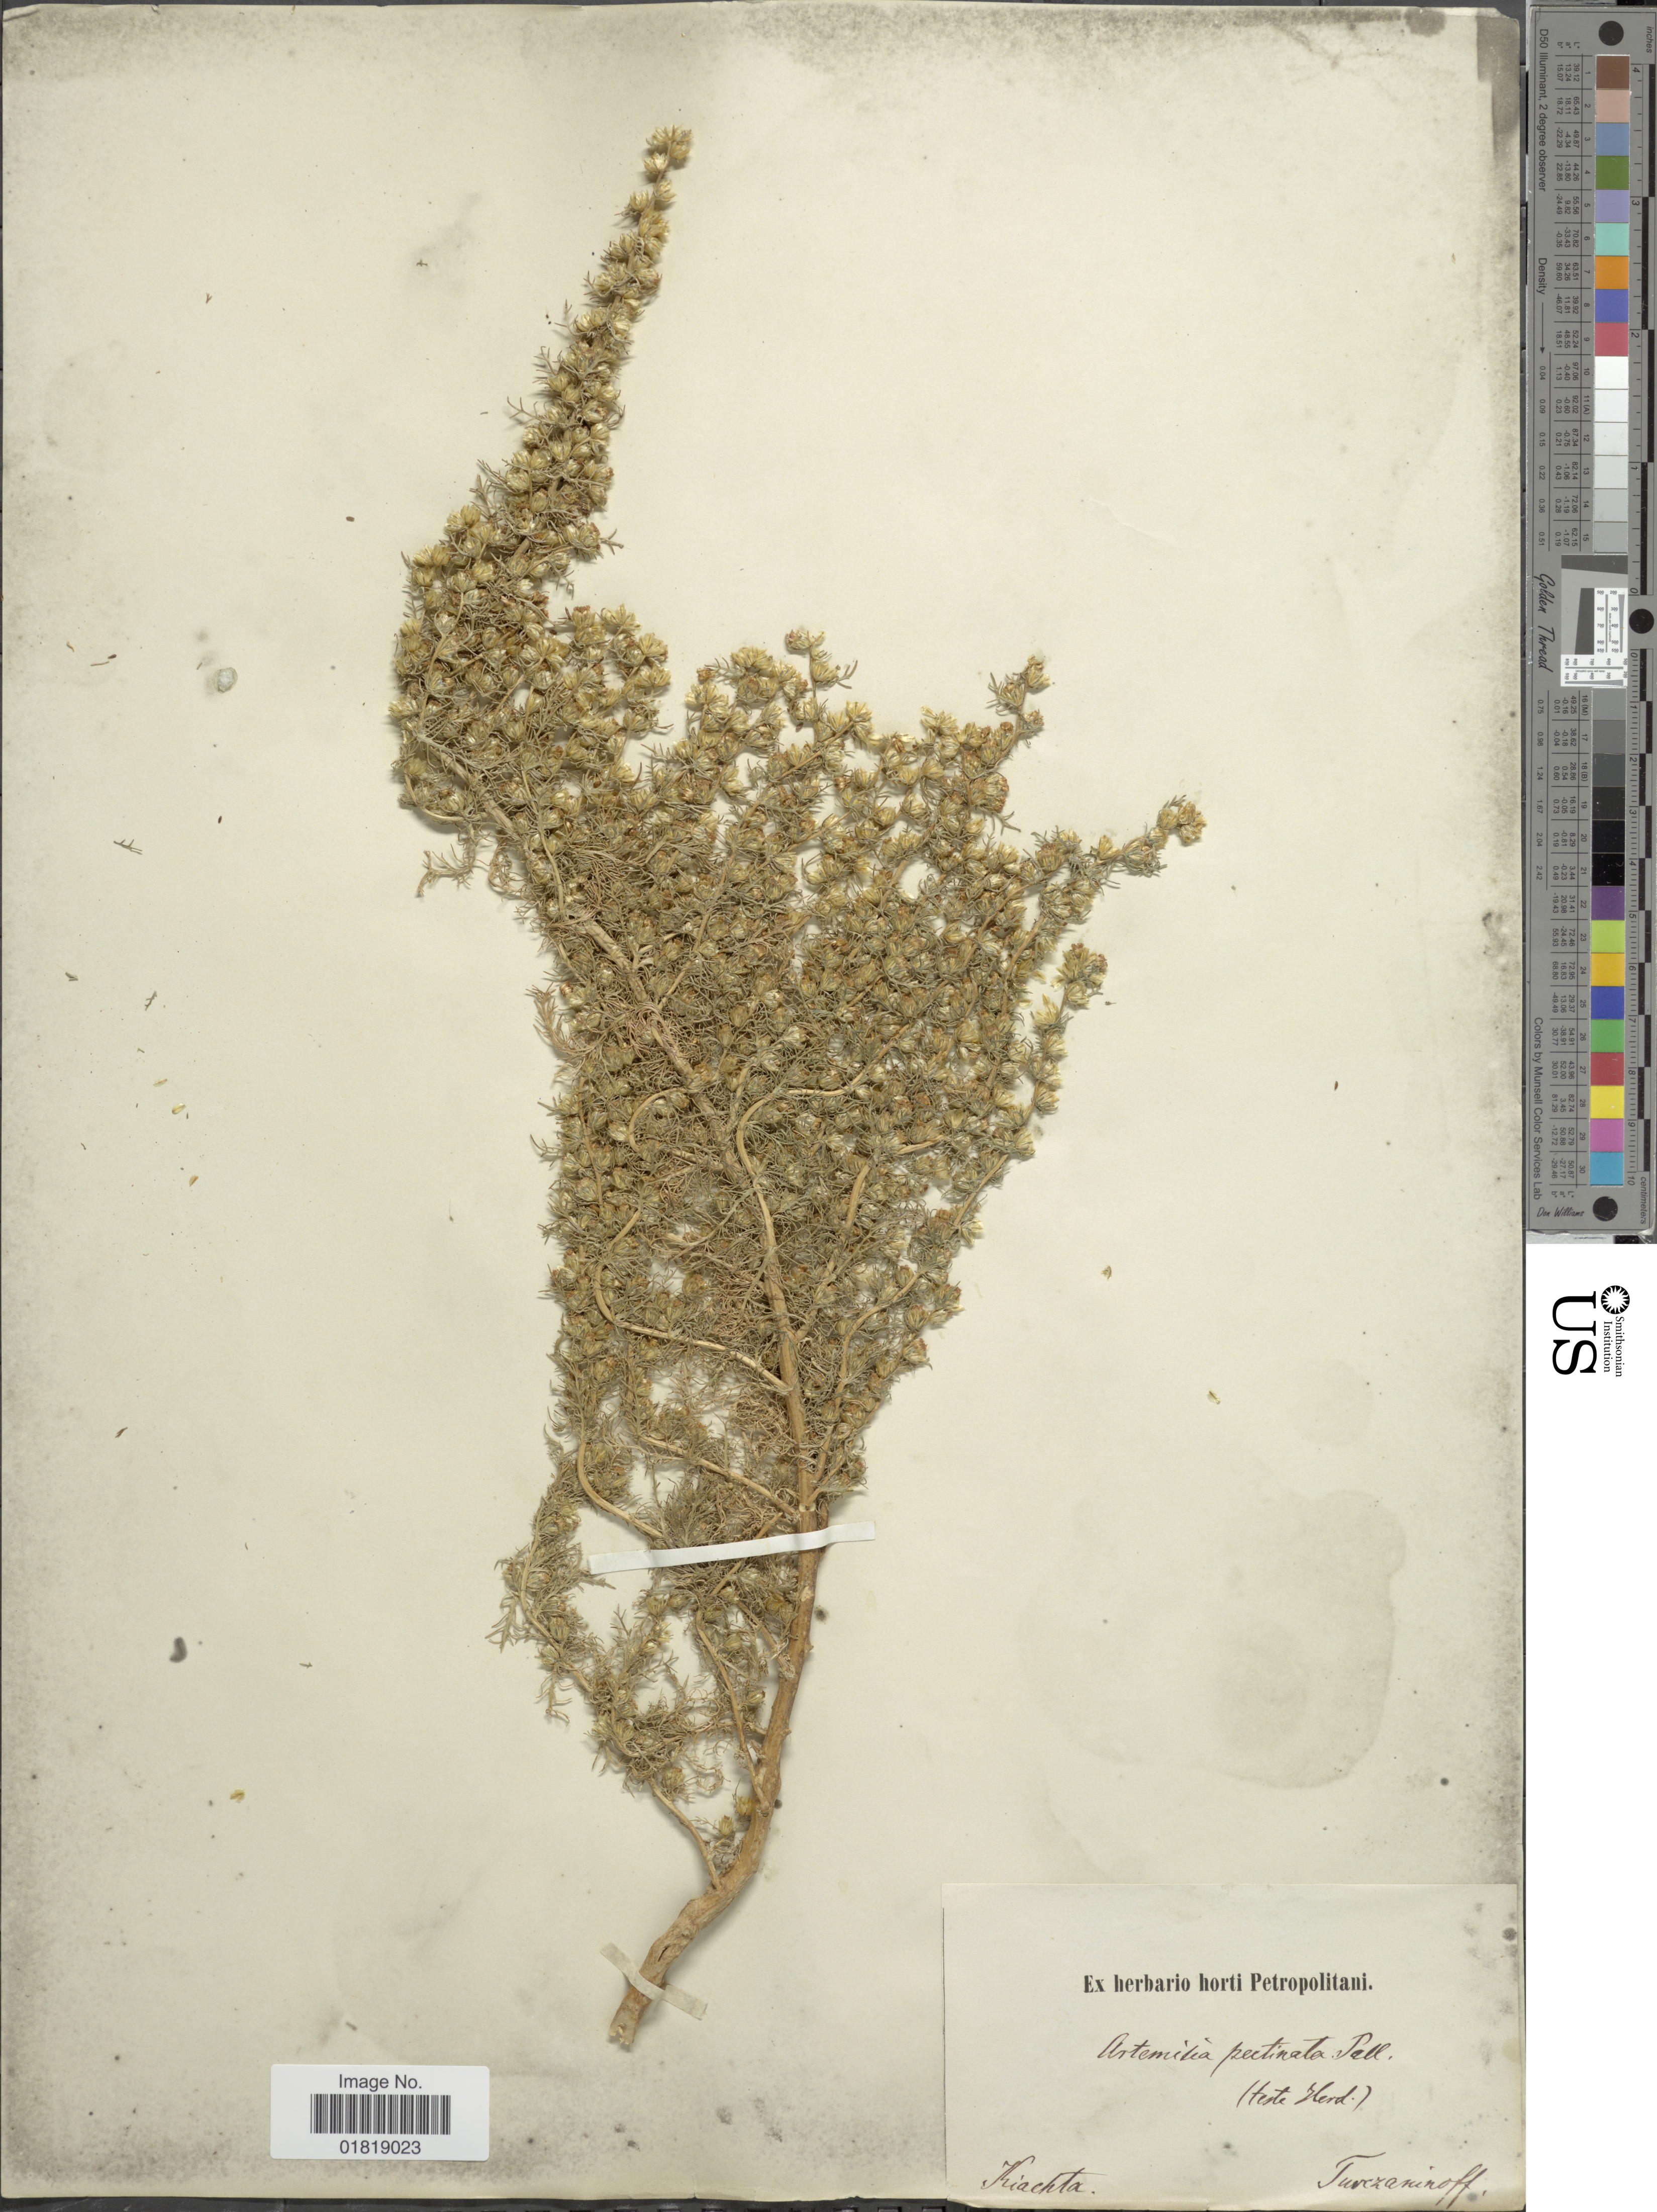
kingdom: Plantae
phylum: Tracheophyta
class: Magnoliopsida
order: Asterales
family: Asteraceae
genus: Artemisia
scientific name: Artemisia pectinata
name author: Pall.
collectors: N. Turczaninow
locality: Tiachta [interpreted]